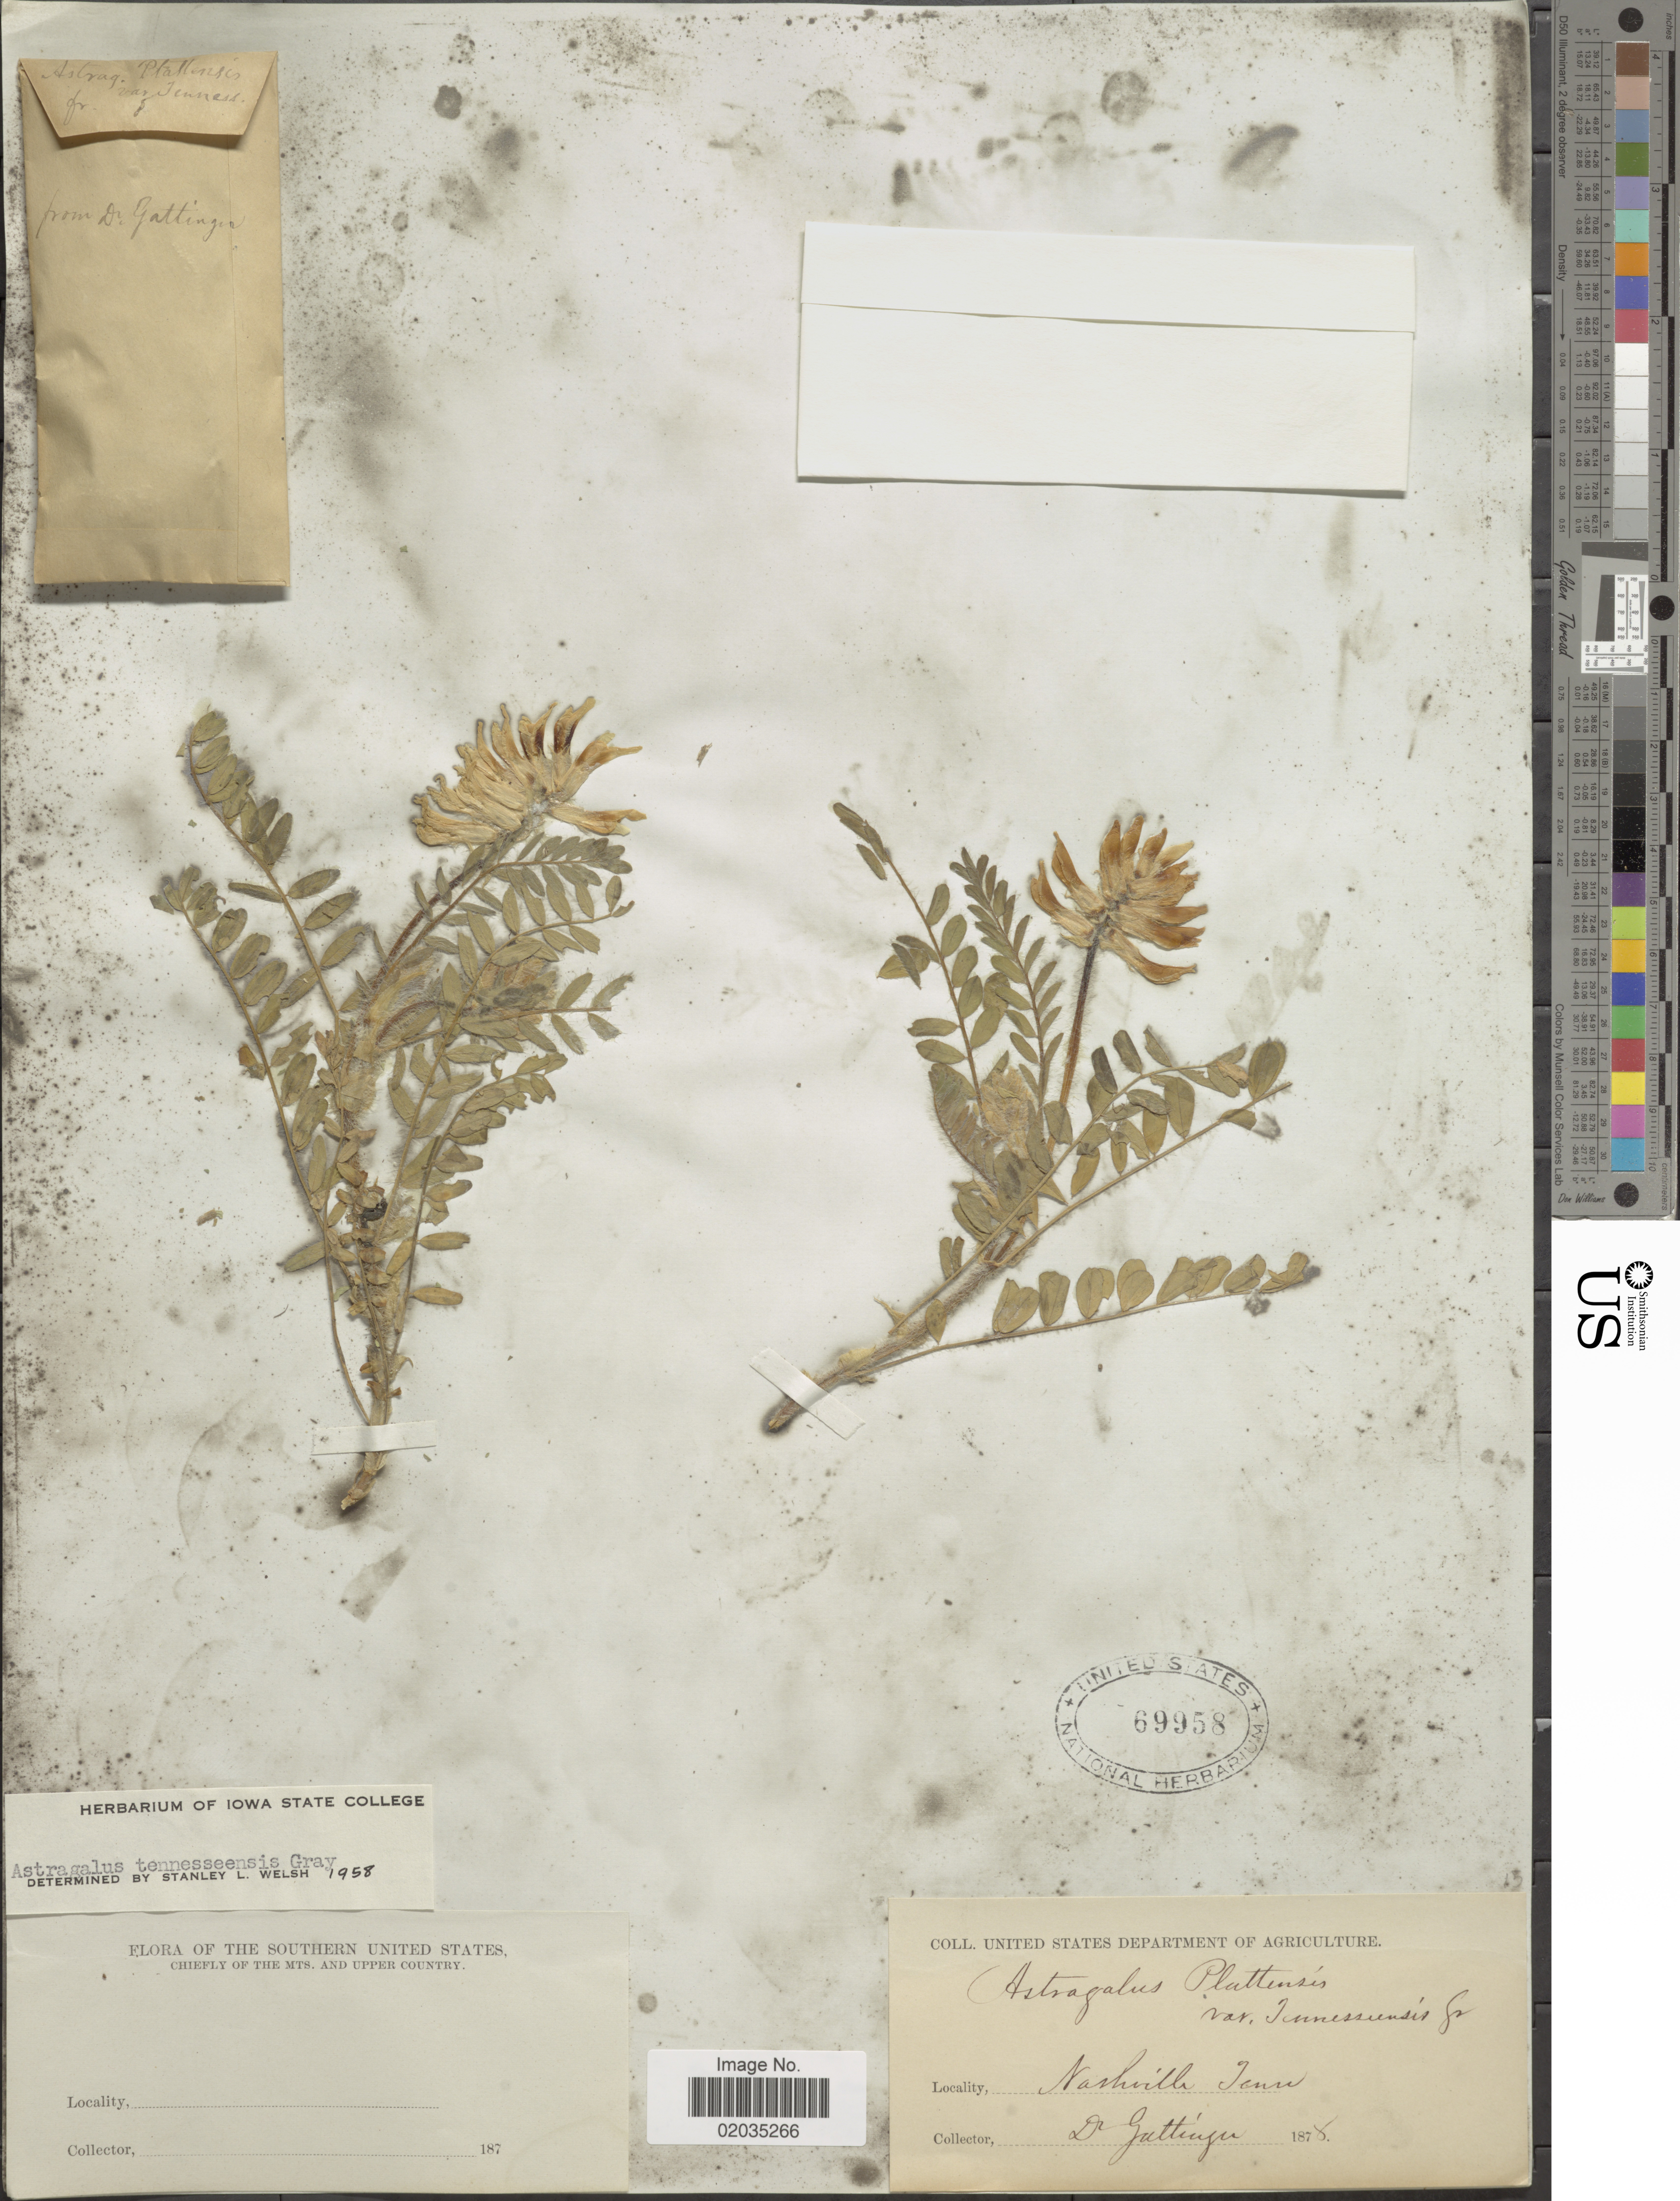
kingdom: Plantae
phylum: Tracheophyta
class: Magnoliopsida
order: Fabales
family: Fabaceae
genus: Astragalus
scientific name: Astragalus tennesseensis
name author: A. Gray ex Chapm.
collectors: Gattinger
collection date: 1875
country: United States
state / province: Tennessee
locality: The Southern United States, Chiefly of the Mts and Upper County, Nashville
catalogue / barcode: US 69958